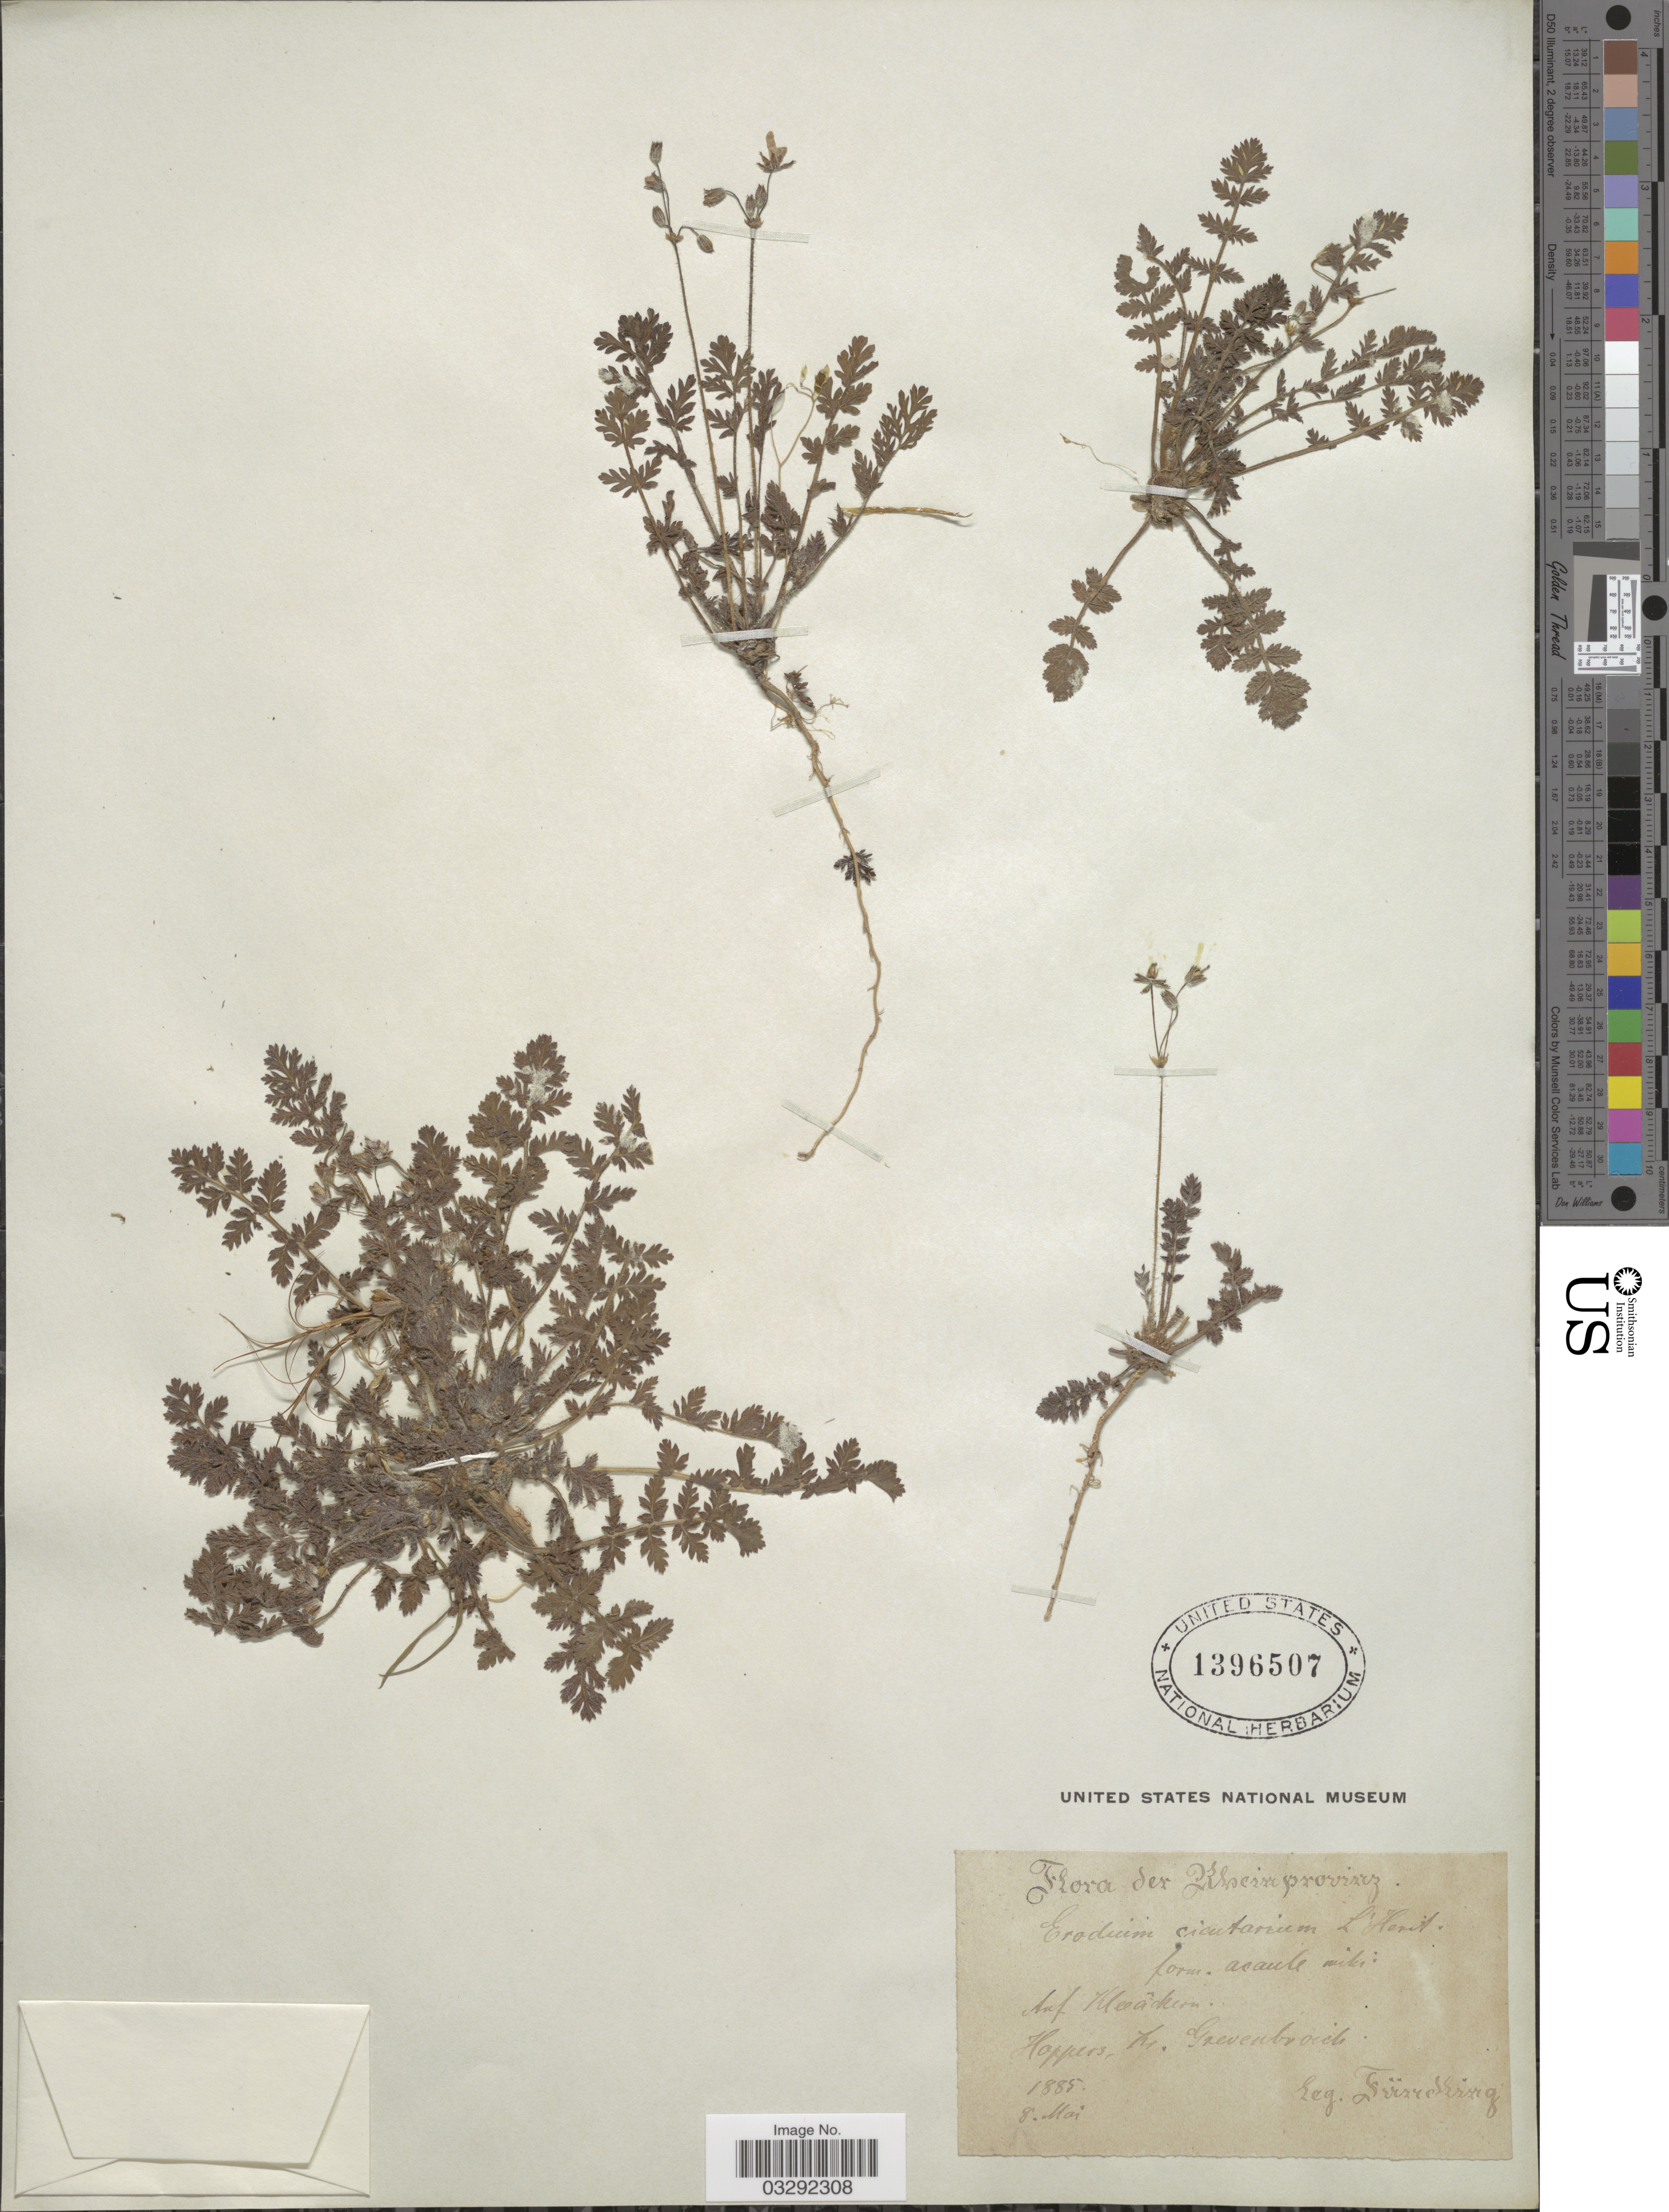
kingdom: Plantae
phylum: Tracheophyta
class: Magnoliopsida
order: Geraniales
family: Geraniaceae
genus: Erodium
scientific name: Erodium cicutarium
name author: (L.) L'Hér.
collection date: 1885-05-08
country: Germany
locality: Rhein provinz. Auf Kluackern. Hoppers, Kr. Grevenbroich.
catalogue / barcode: US 1396507